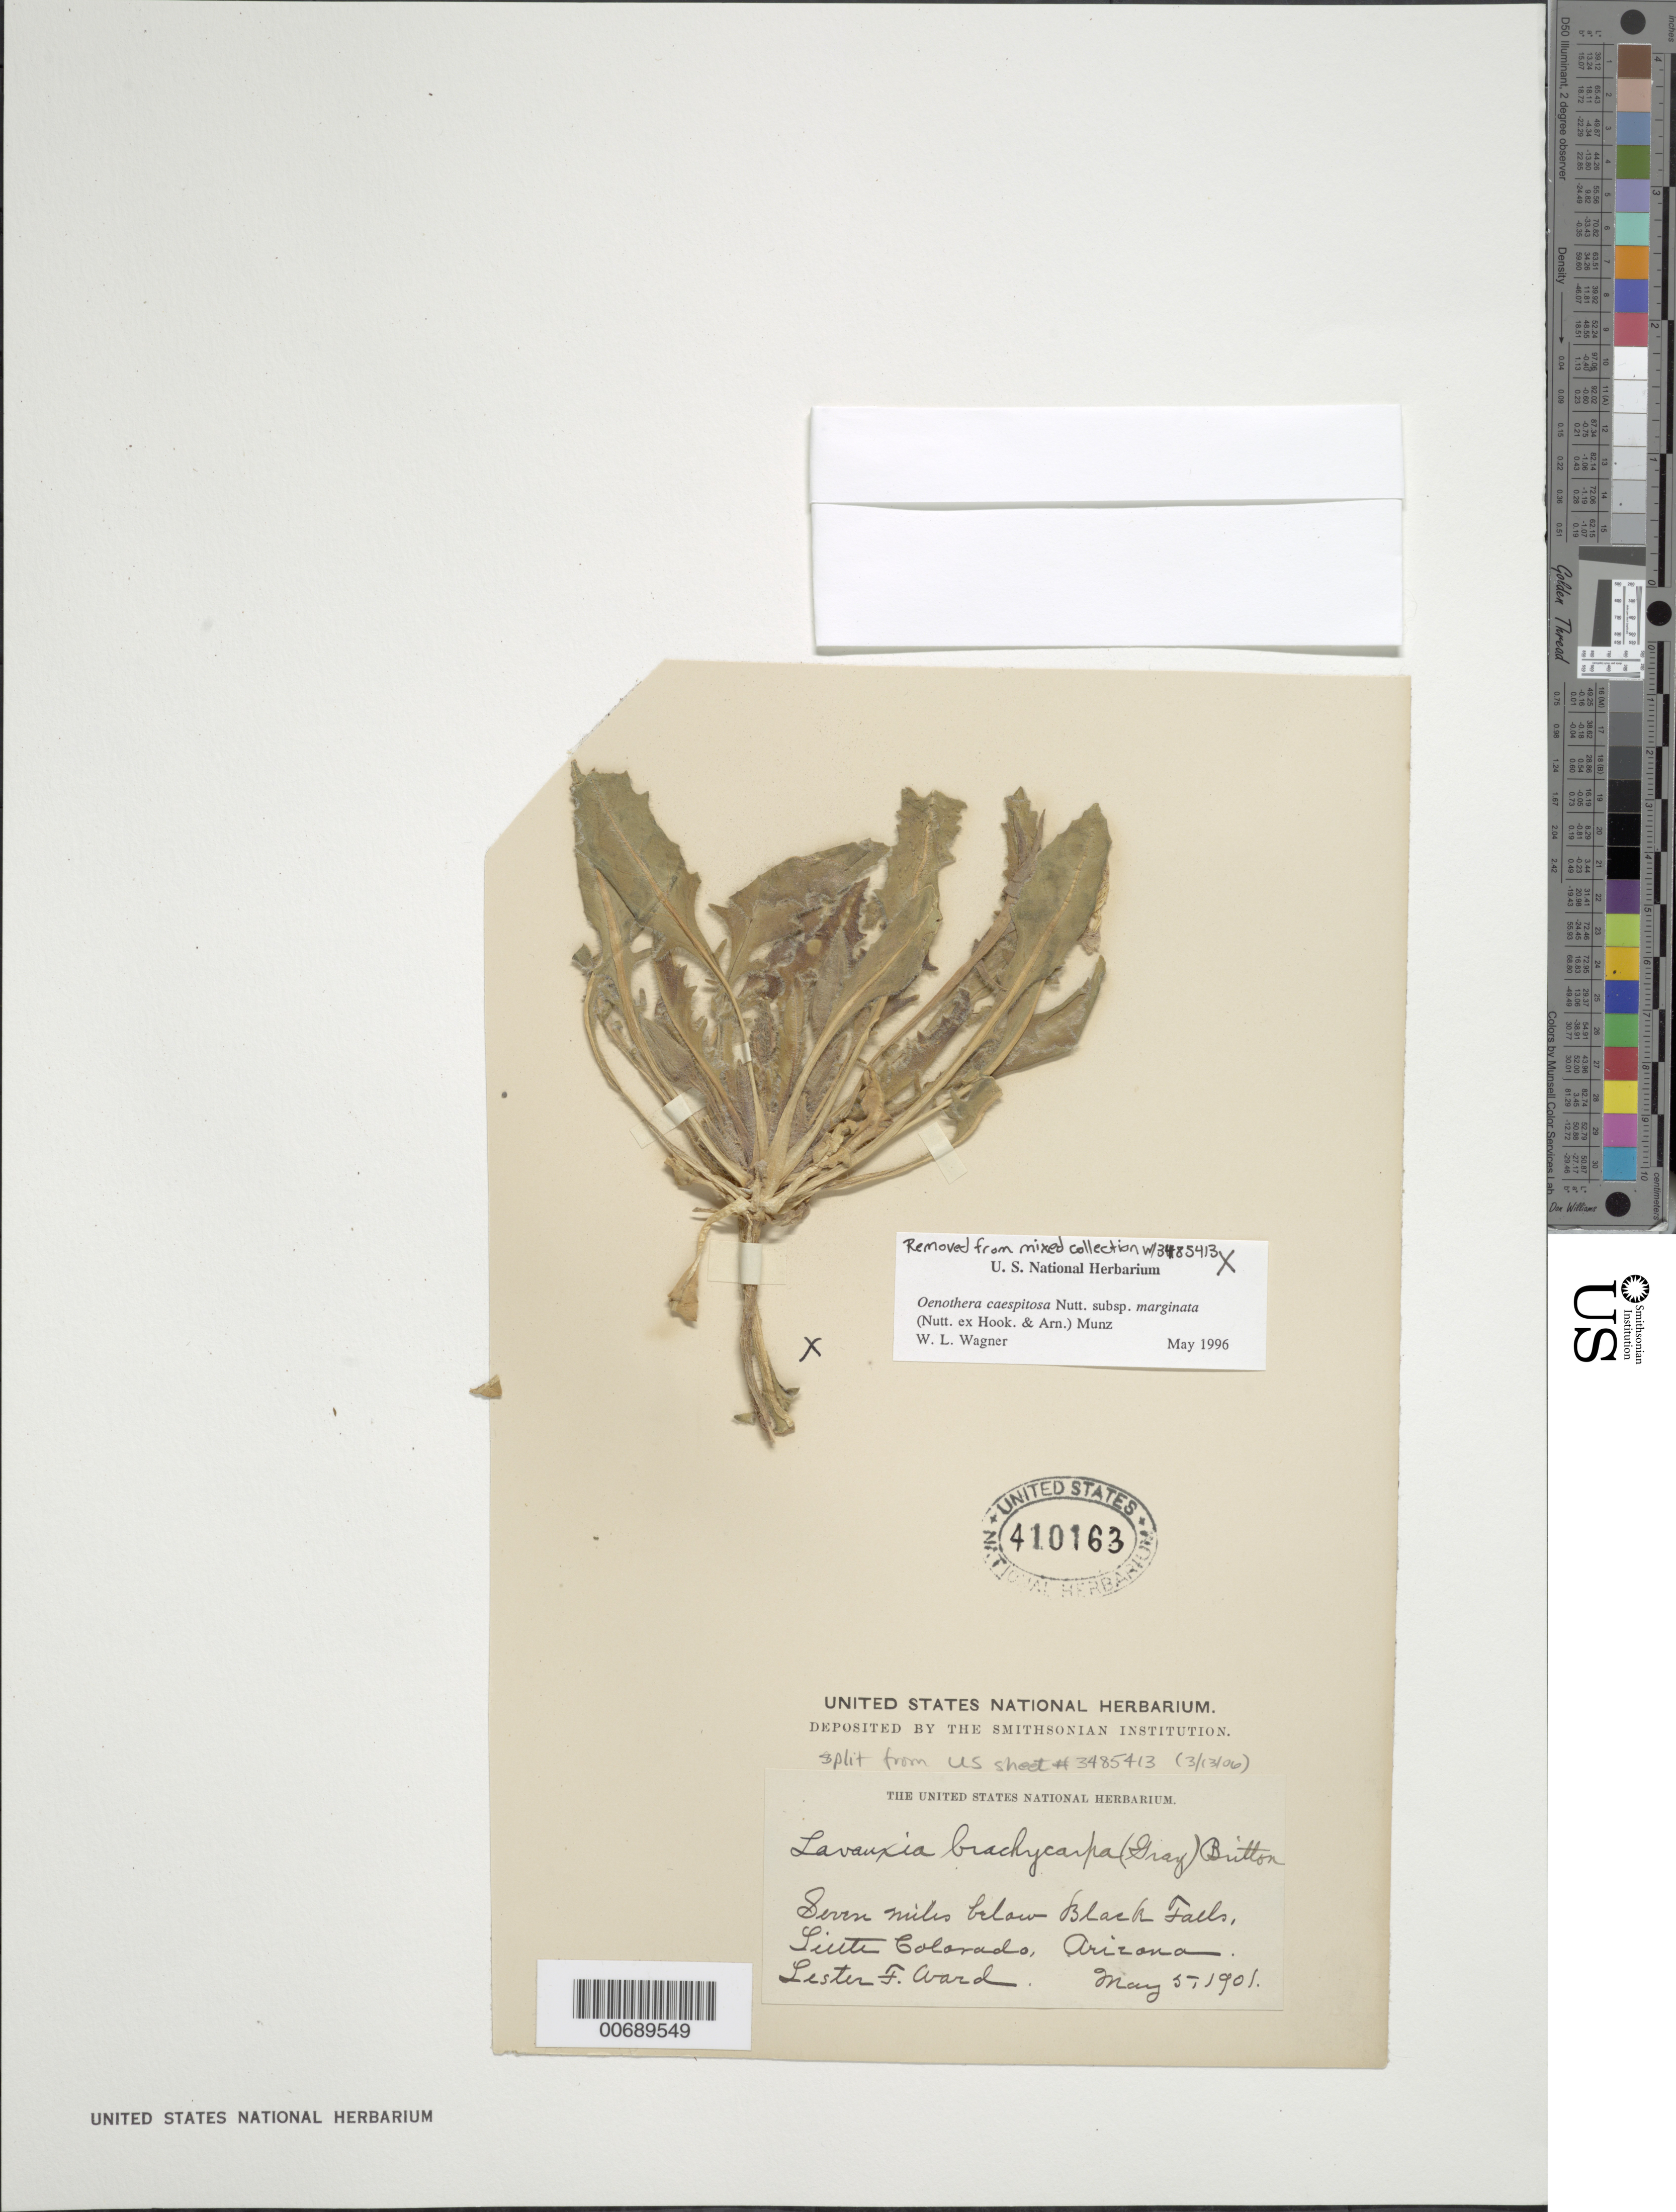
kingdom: Plantae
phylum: Tracheophyta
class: Magnoliopsida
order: Myrtales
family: Onagraceae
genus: Oenothera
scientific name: Oenothera cespitosa subsp. marginata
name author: (Nutt. ex Hook. & Arn.) Munz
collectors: L. F. Ward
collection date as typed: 05 May 1901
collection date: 1901-05-05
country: United States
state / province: Arizona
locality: Little Colorado.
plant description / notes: Separated from USNH sheet # 3485413 Oenothera caespitosa subsp. navajoensis W.L. Wagner, Stockhouse & Klein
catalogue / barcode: US 410163